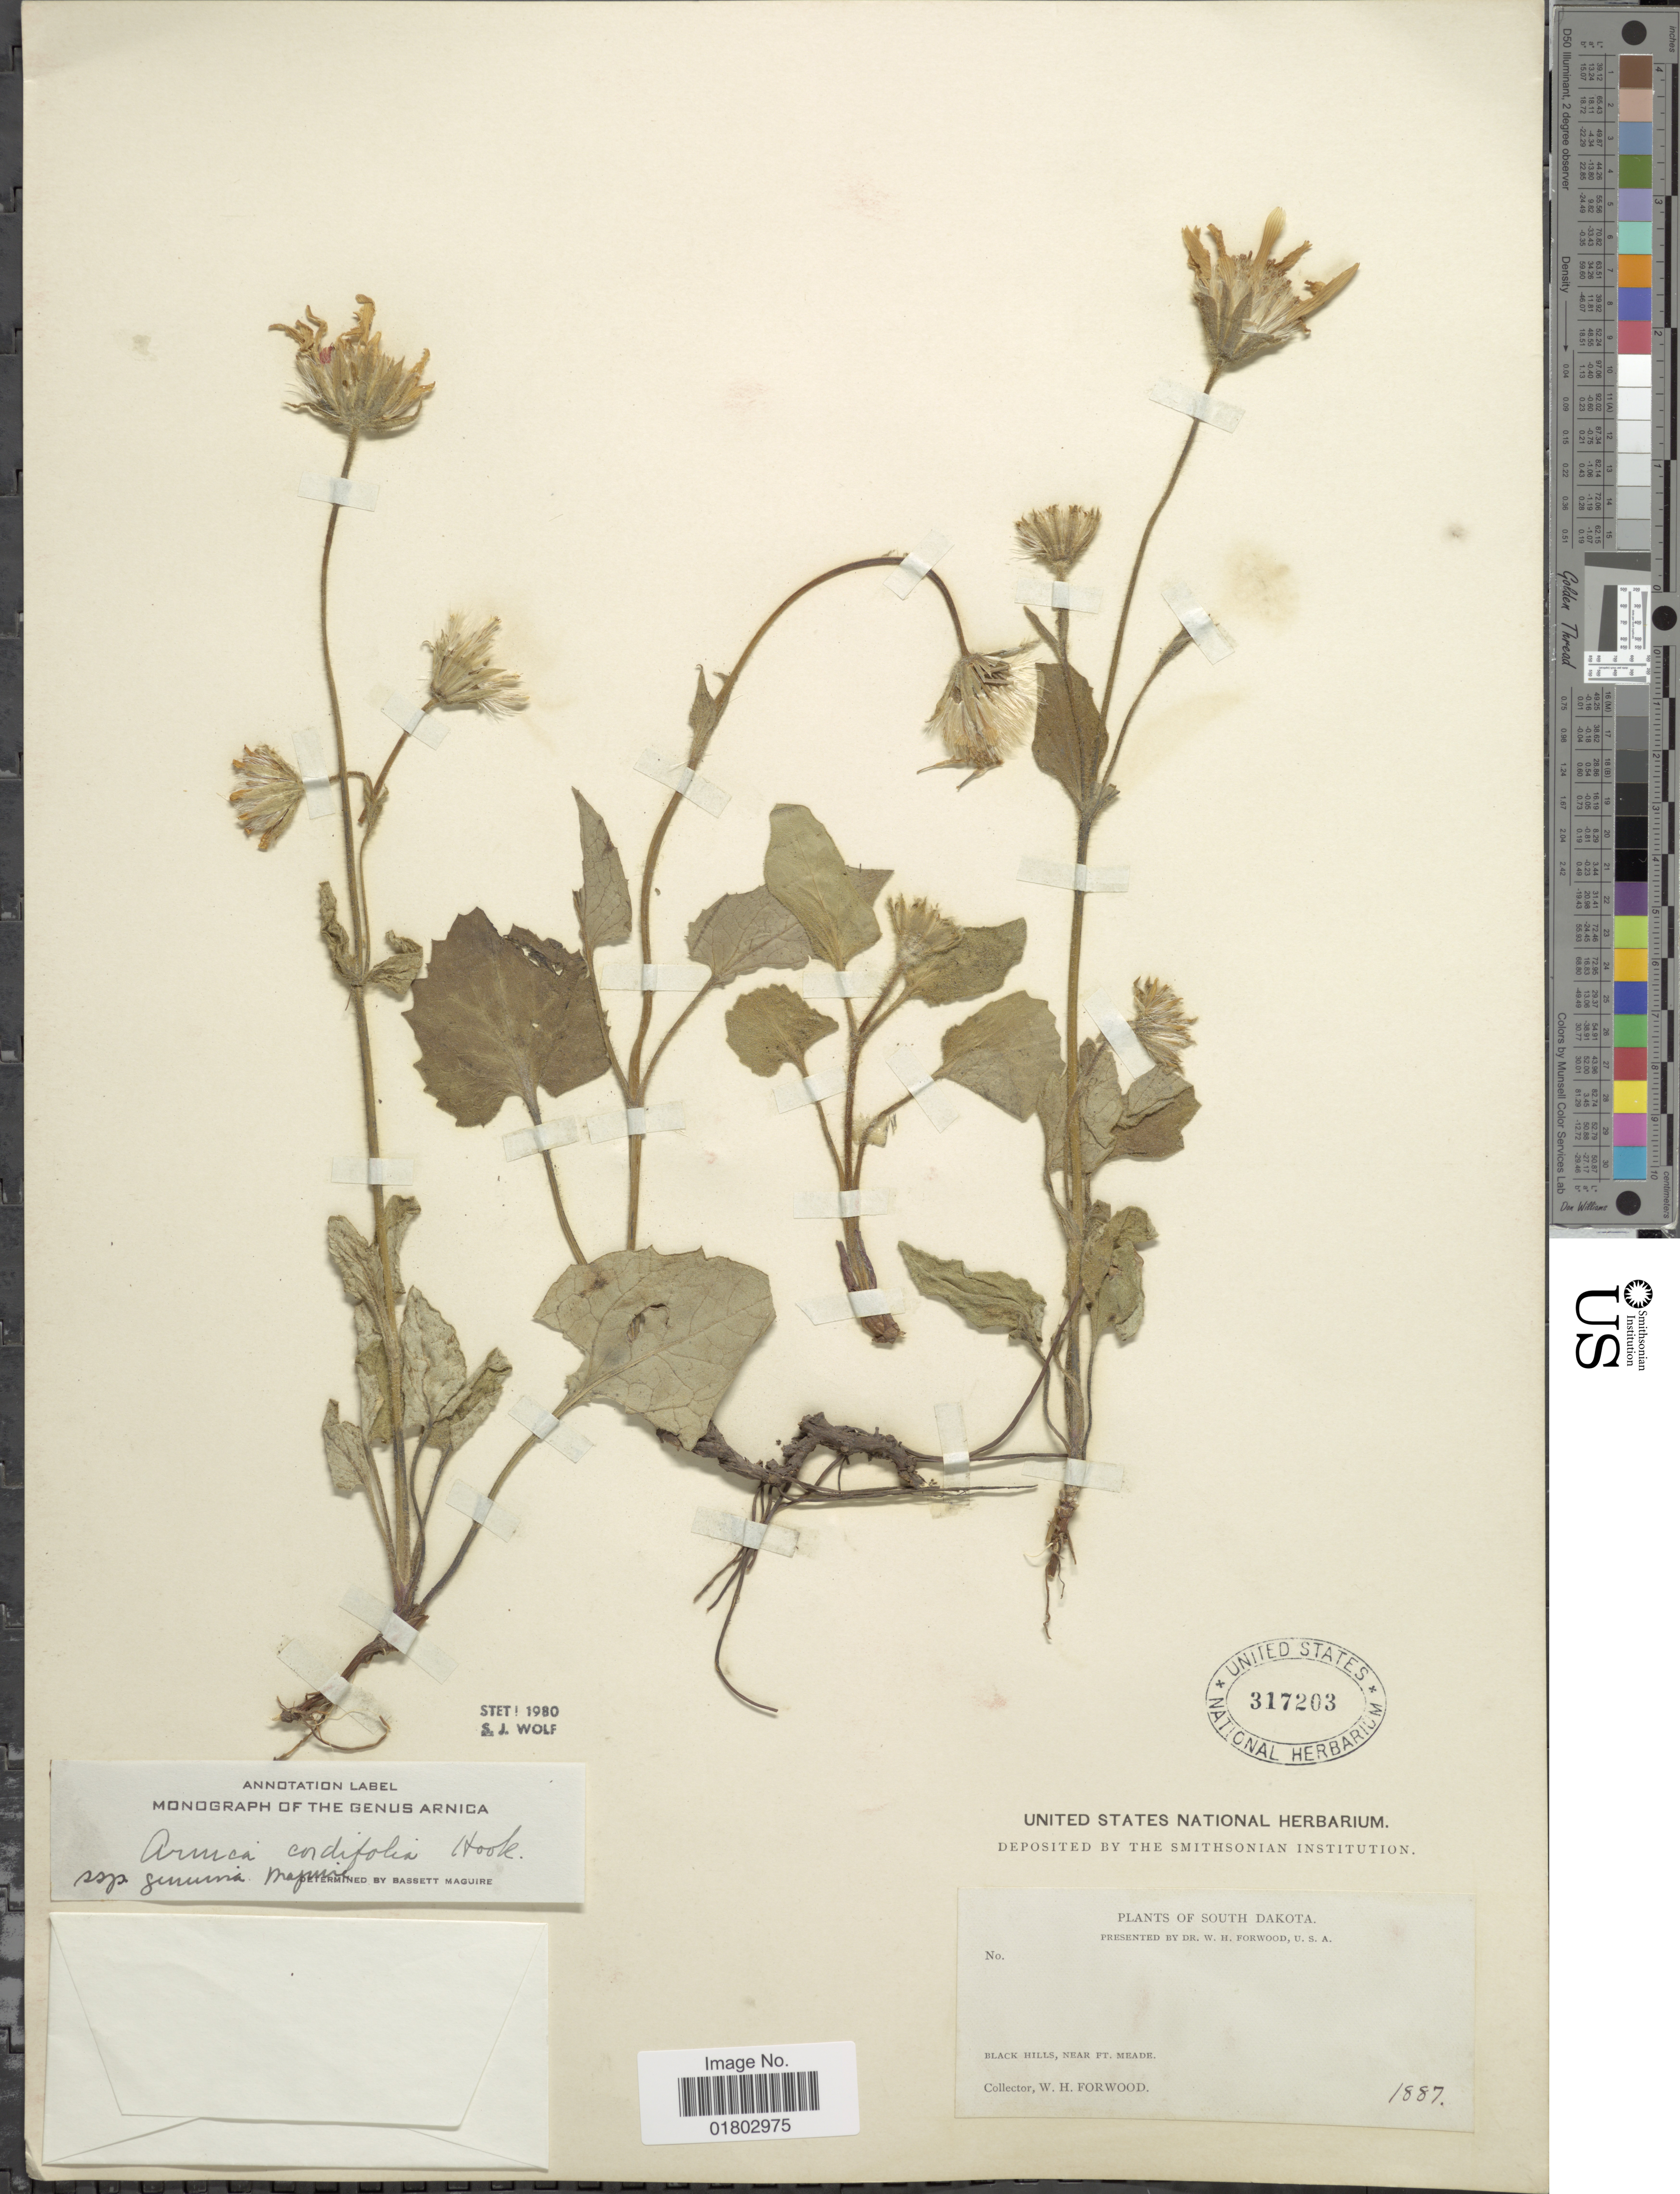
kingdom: Plantae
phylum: Tracheophyta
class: Magnoliopsida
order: Asterales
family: Asteraceae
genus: Arnica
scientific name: Arnica cordifolia subsp. genuina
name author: Maguire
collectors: W. Forwood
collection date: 1887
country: United States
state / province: South Dakota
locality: Black Hills, near Ft Meade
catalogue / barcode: US 317203